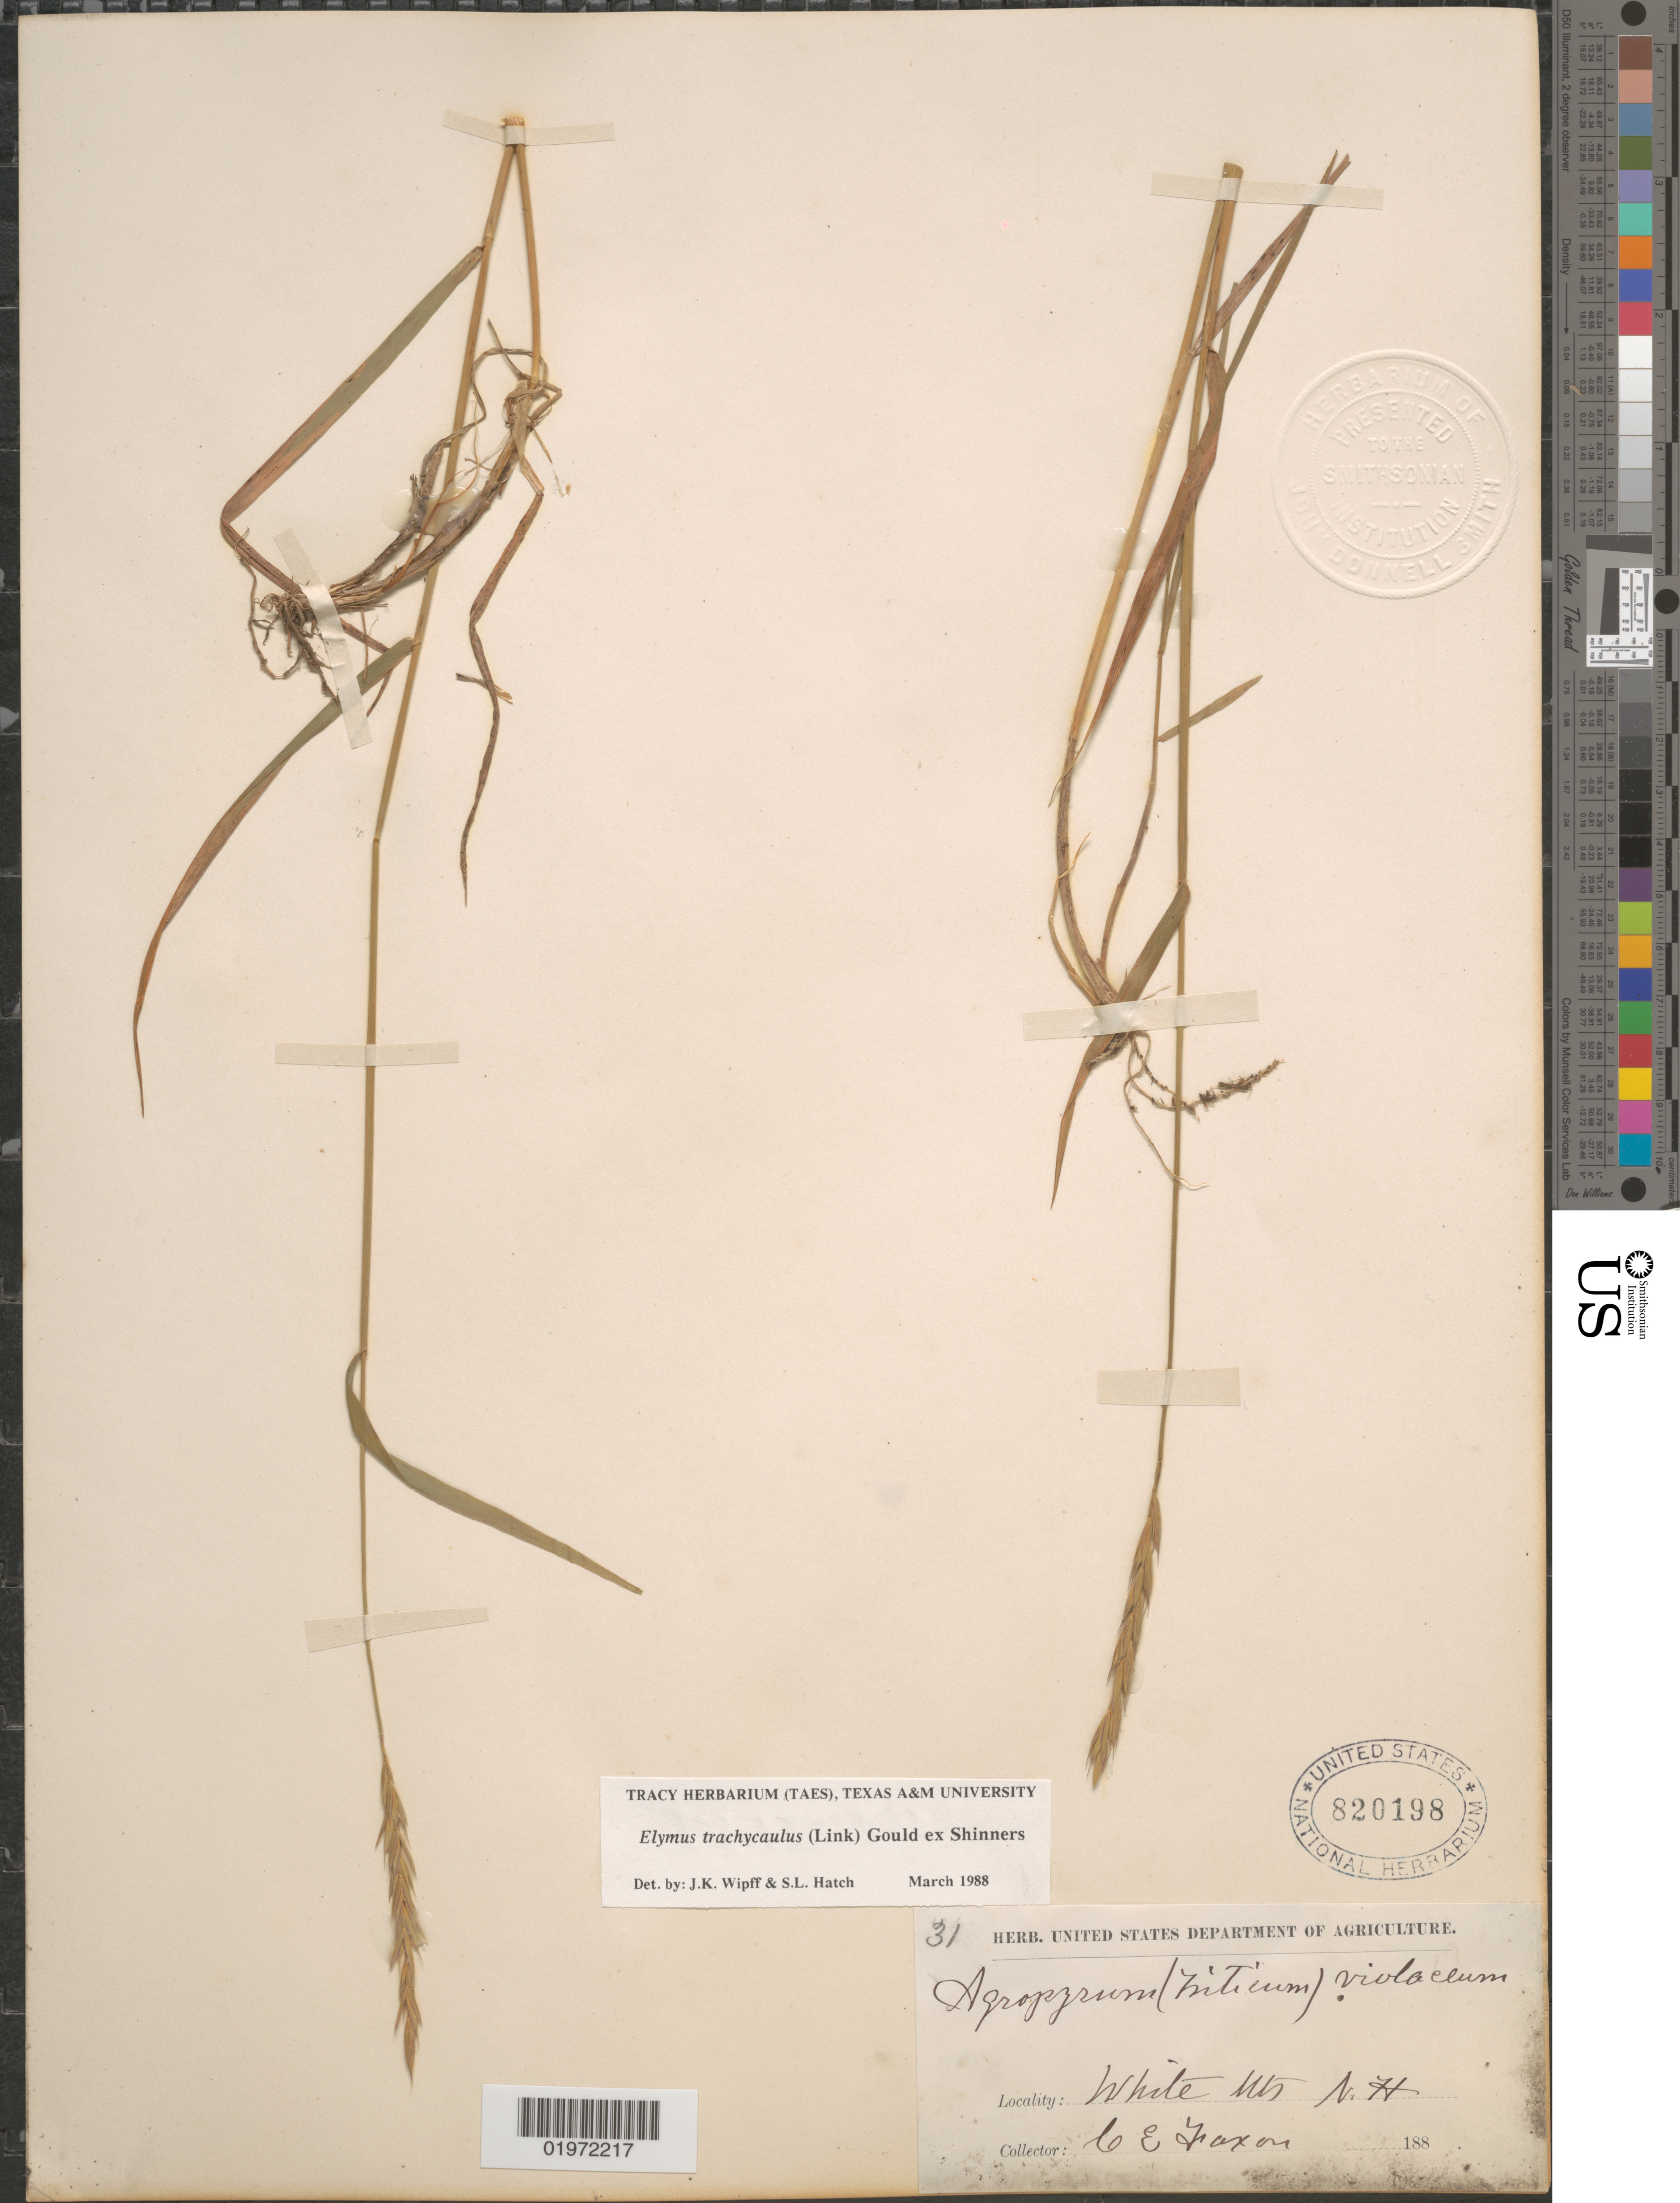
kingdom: Plantae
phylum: Tracheophyta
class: Liliopsida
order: Poales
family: Poaceae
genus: Elymus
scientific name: Elymus trachycaulus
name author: (Link) Gould ex Shinners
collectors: C. Faxon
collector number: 31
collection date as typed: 188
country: United States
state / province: New Hampshire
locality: White Mts.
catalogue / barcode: US 820198